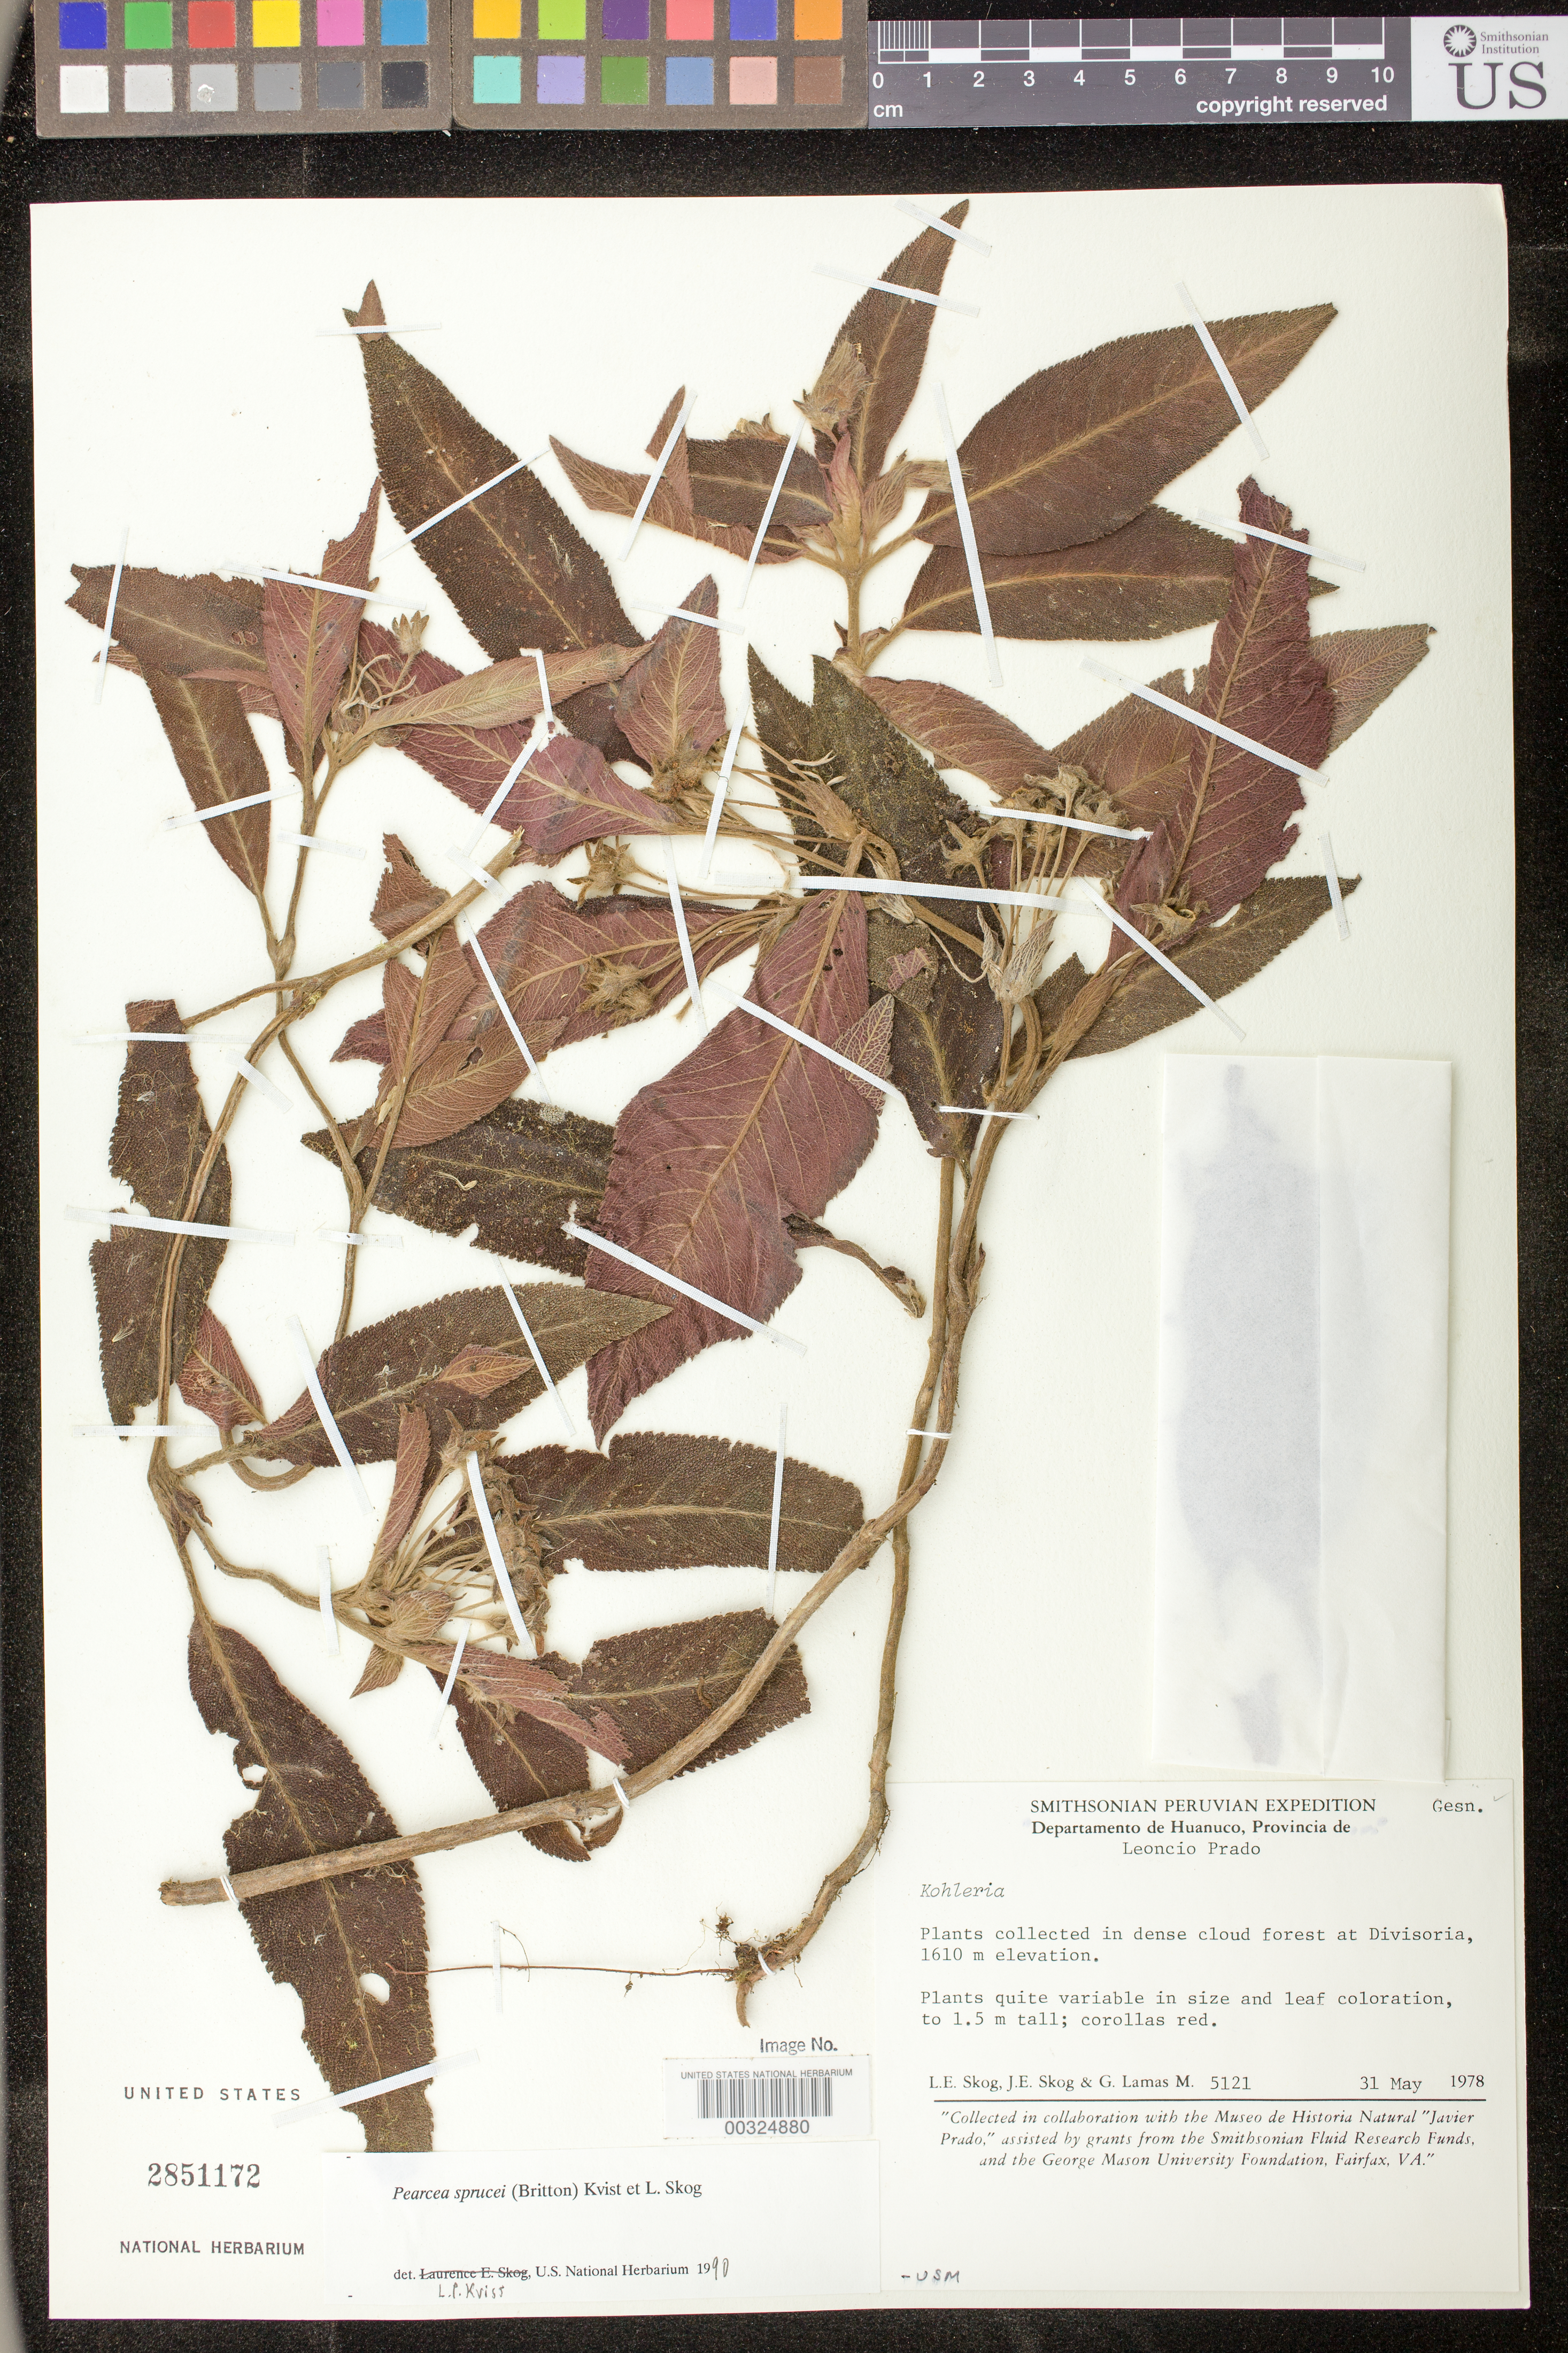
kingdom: Plantae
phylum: Tracheophyta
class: Magnoliopsida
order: Lamiales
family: Gesneriaceae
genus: Pearcea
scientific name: Pearcea sprucei var. sprucei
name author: (Britton ex Rusby) L.P. Kvist & L.E. Skog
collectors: L. E. Skog, J. E. Skog & G. Lamas M.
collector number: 5121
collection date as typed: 31 May 1978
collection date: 1978-05-31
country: Peru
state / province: Huánuco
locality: Prov. Leoncio Prado; at Divisoria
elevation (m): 1610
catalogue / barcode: US 2851172